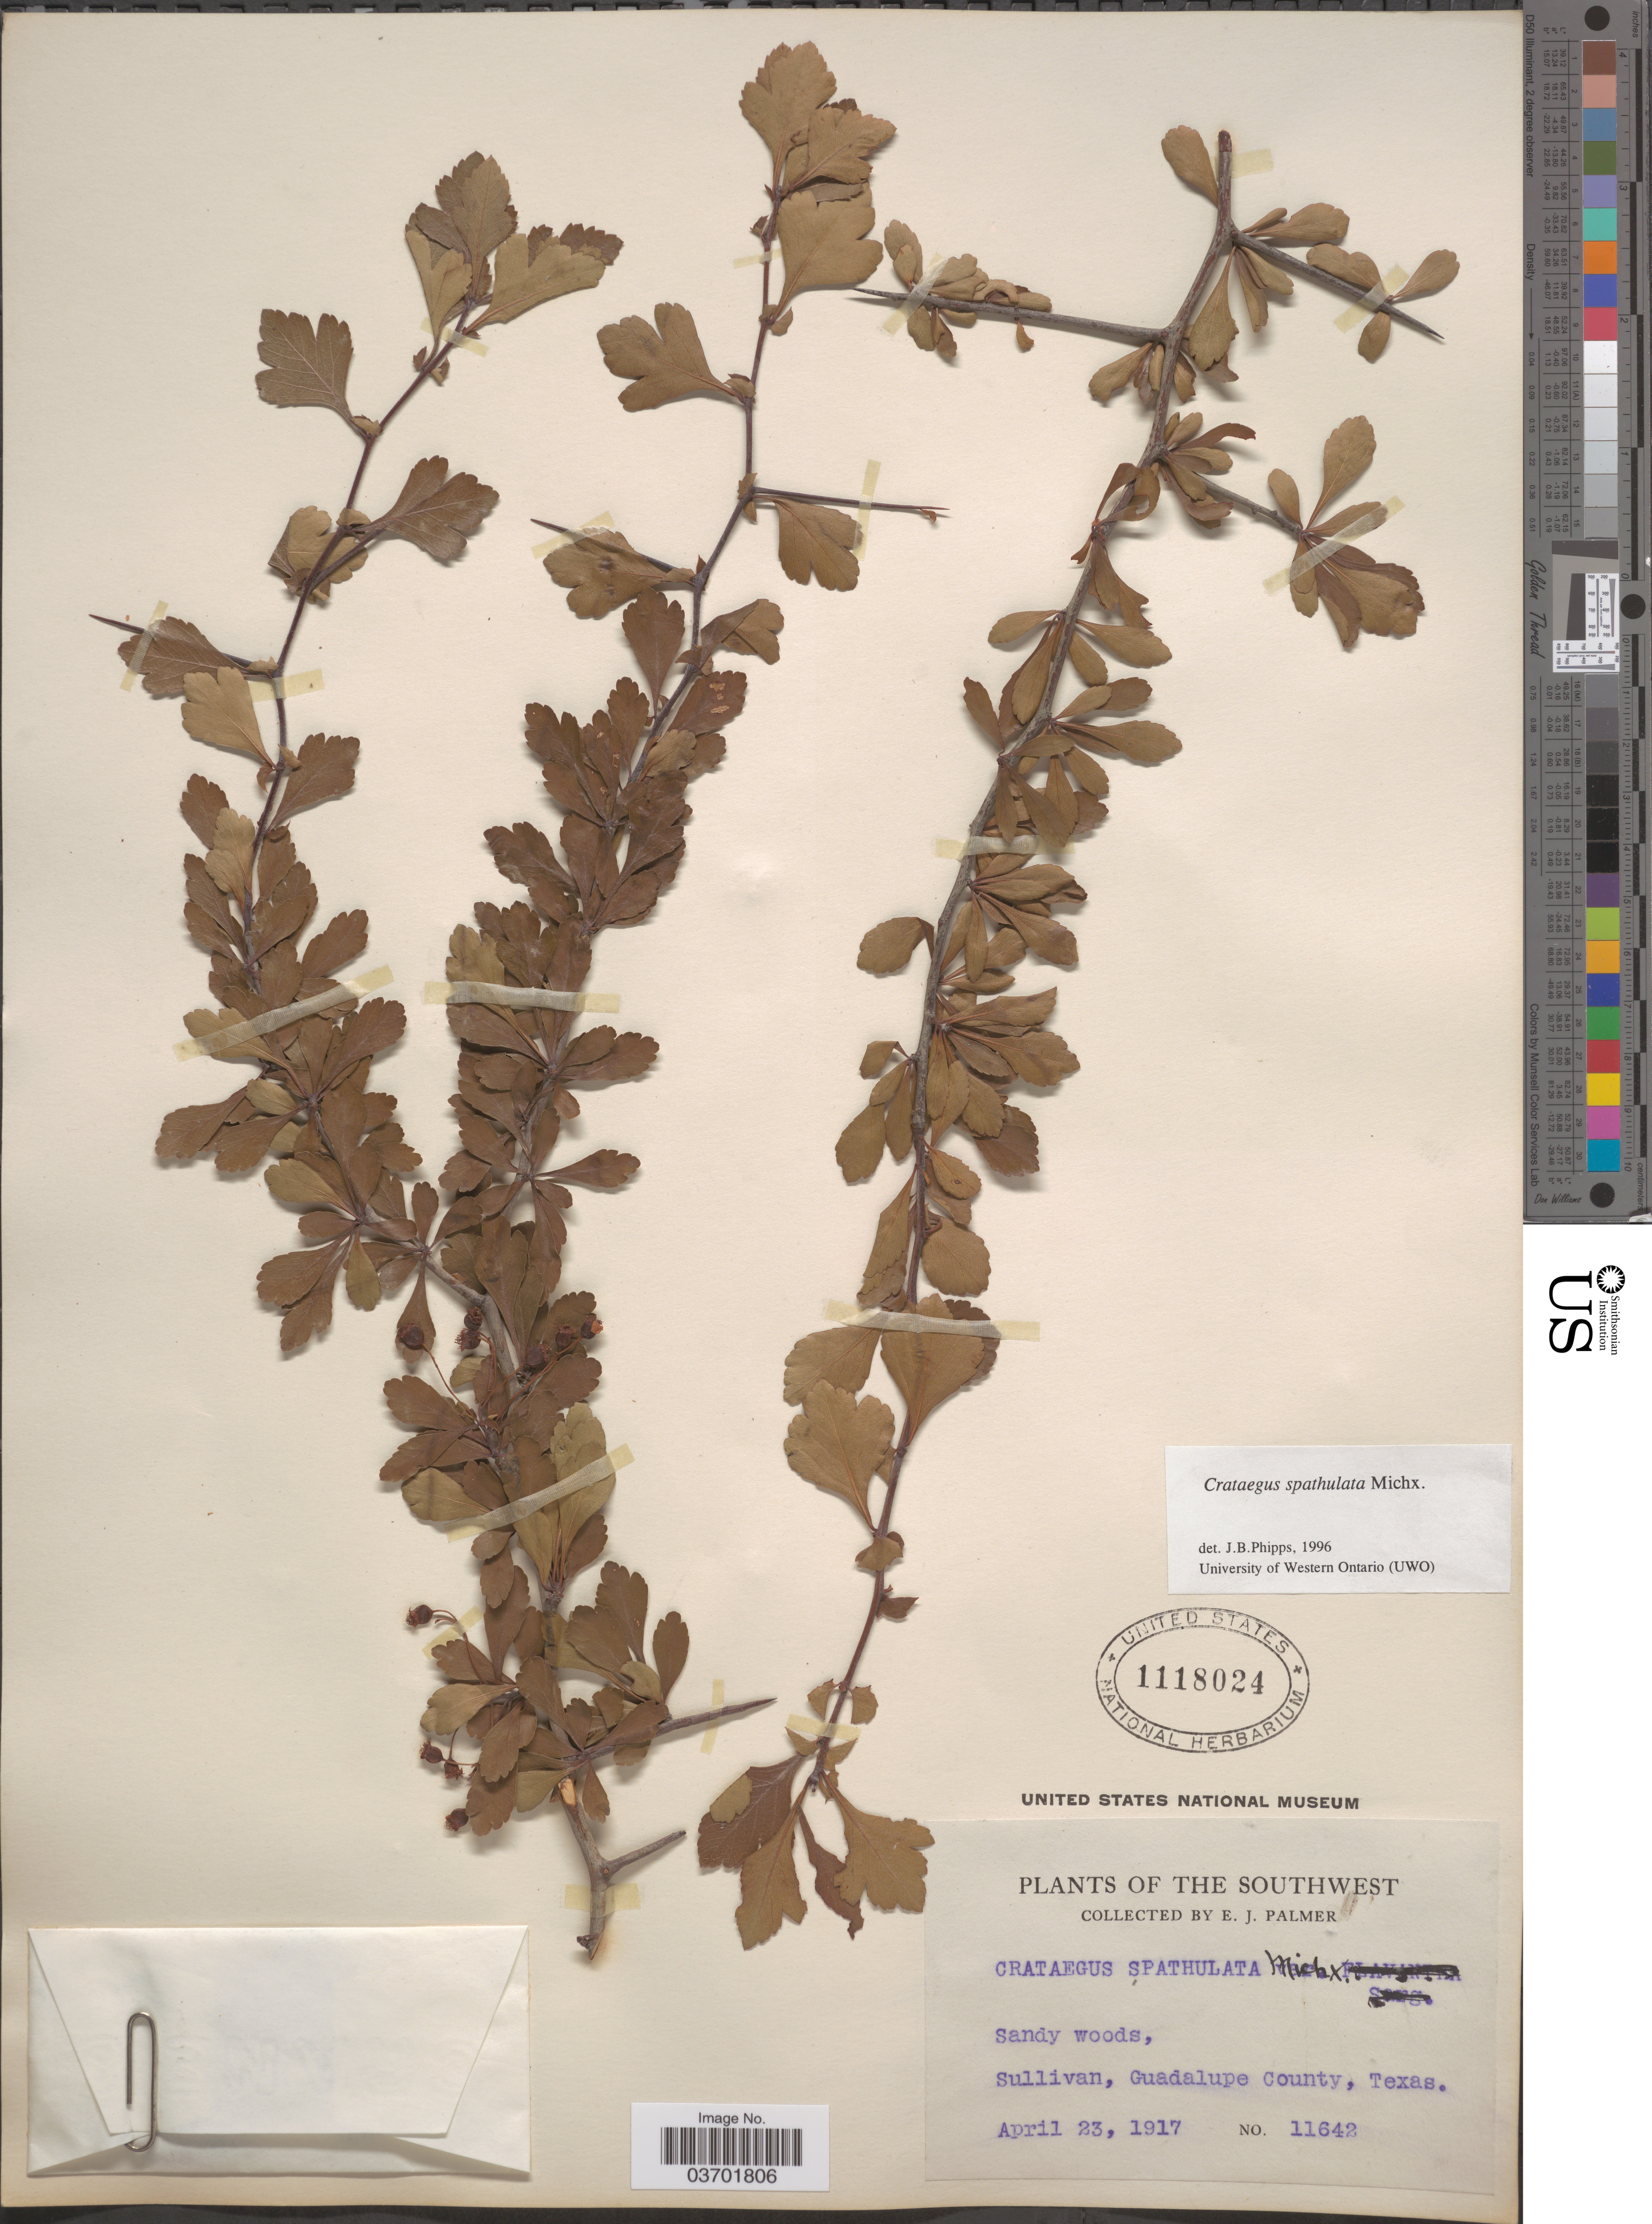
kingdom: Plantae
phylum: Tracheophyta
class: Magnoliopsida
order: Rosales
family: Rosaceae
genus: Crataegus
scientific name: Crataegus spathulata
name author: Michx.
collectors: E. J. Palmer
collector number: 11642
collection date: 1917-04-23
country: United States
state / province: Texas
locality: The Southwest. Sullivan, Guadalupe County.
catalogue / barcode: US 1118024